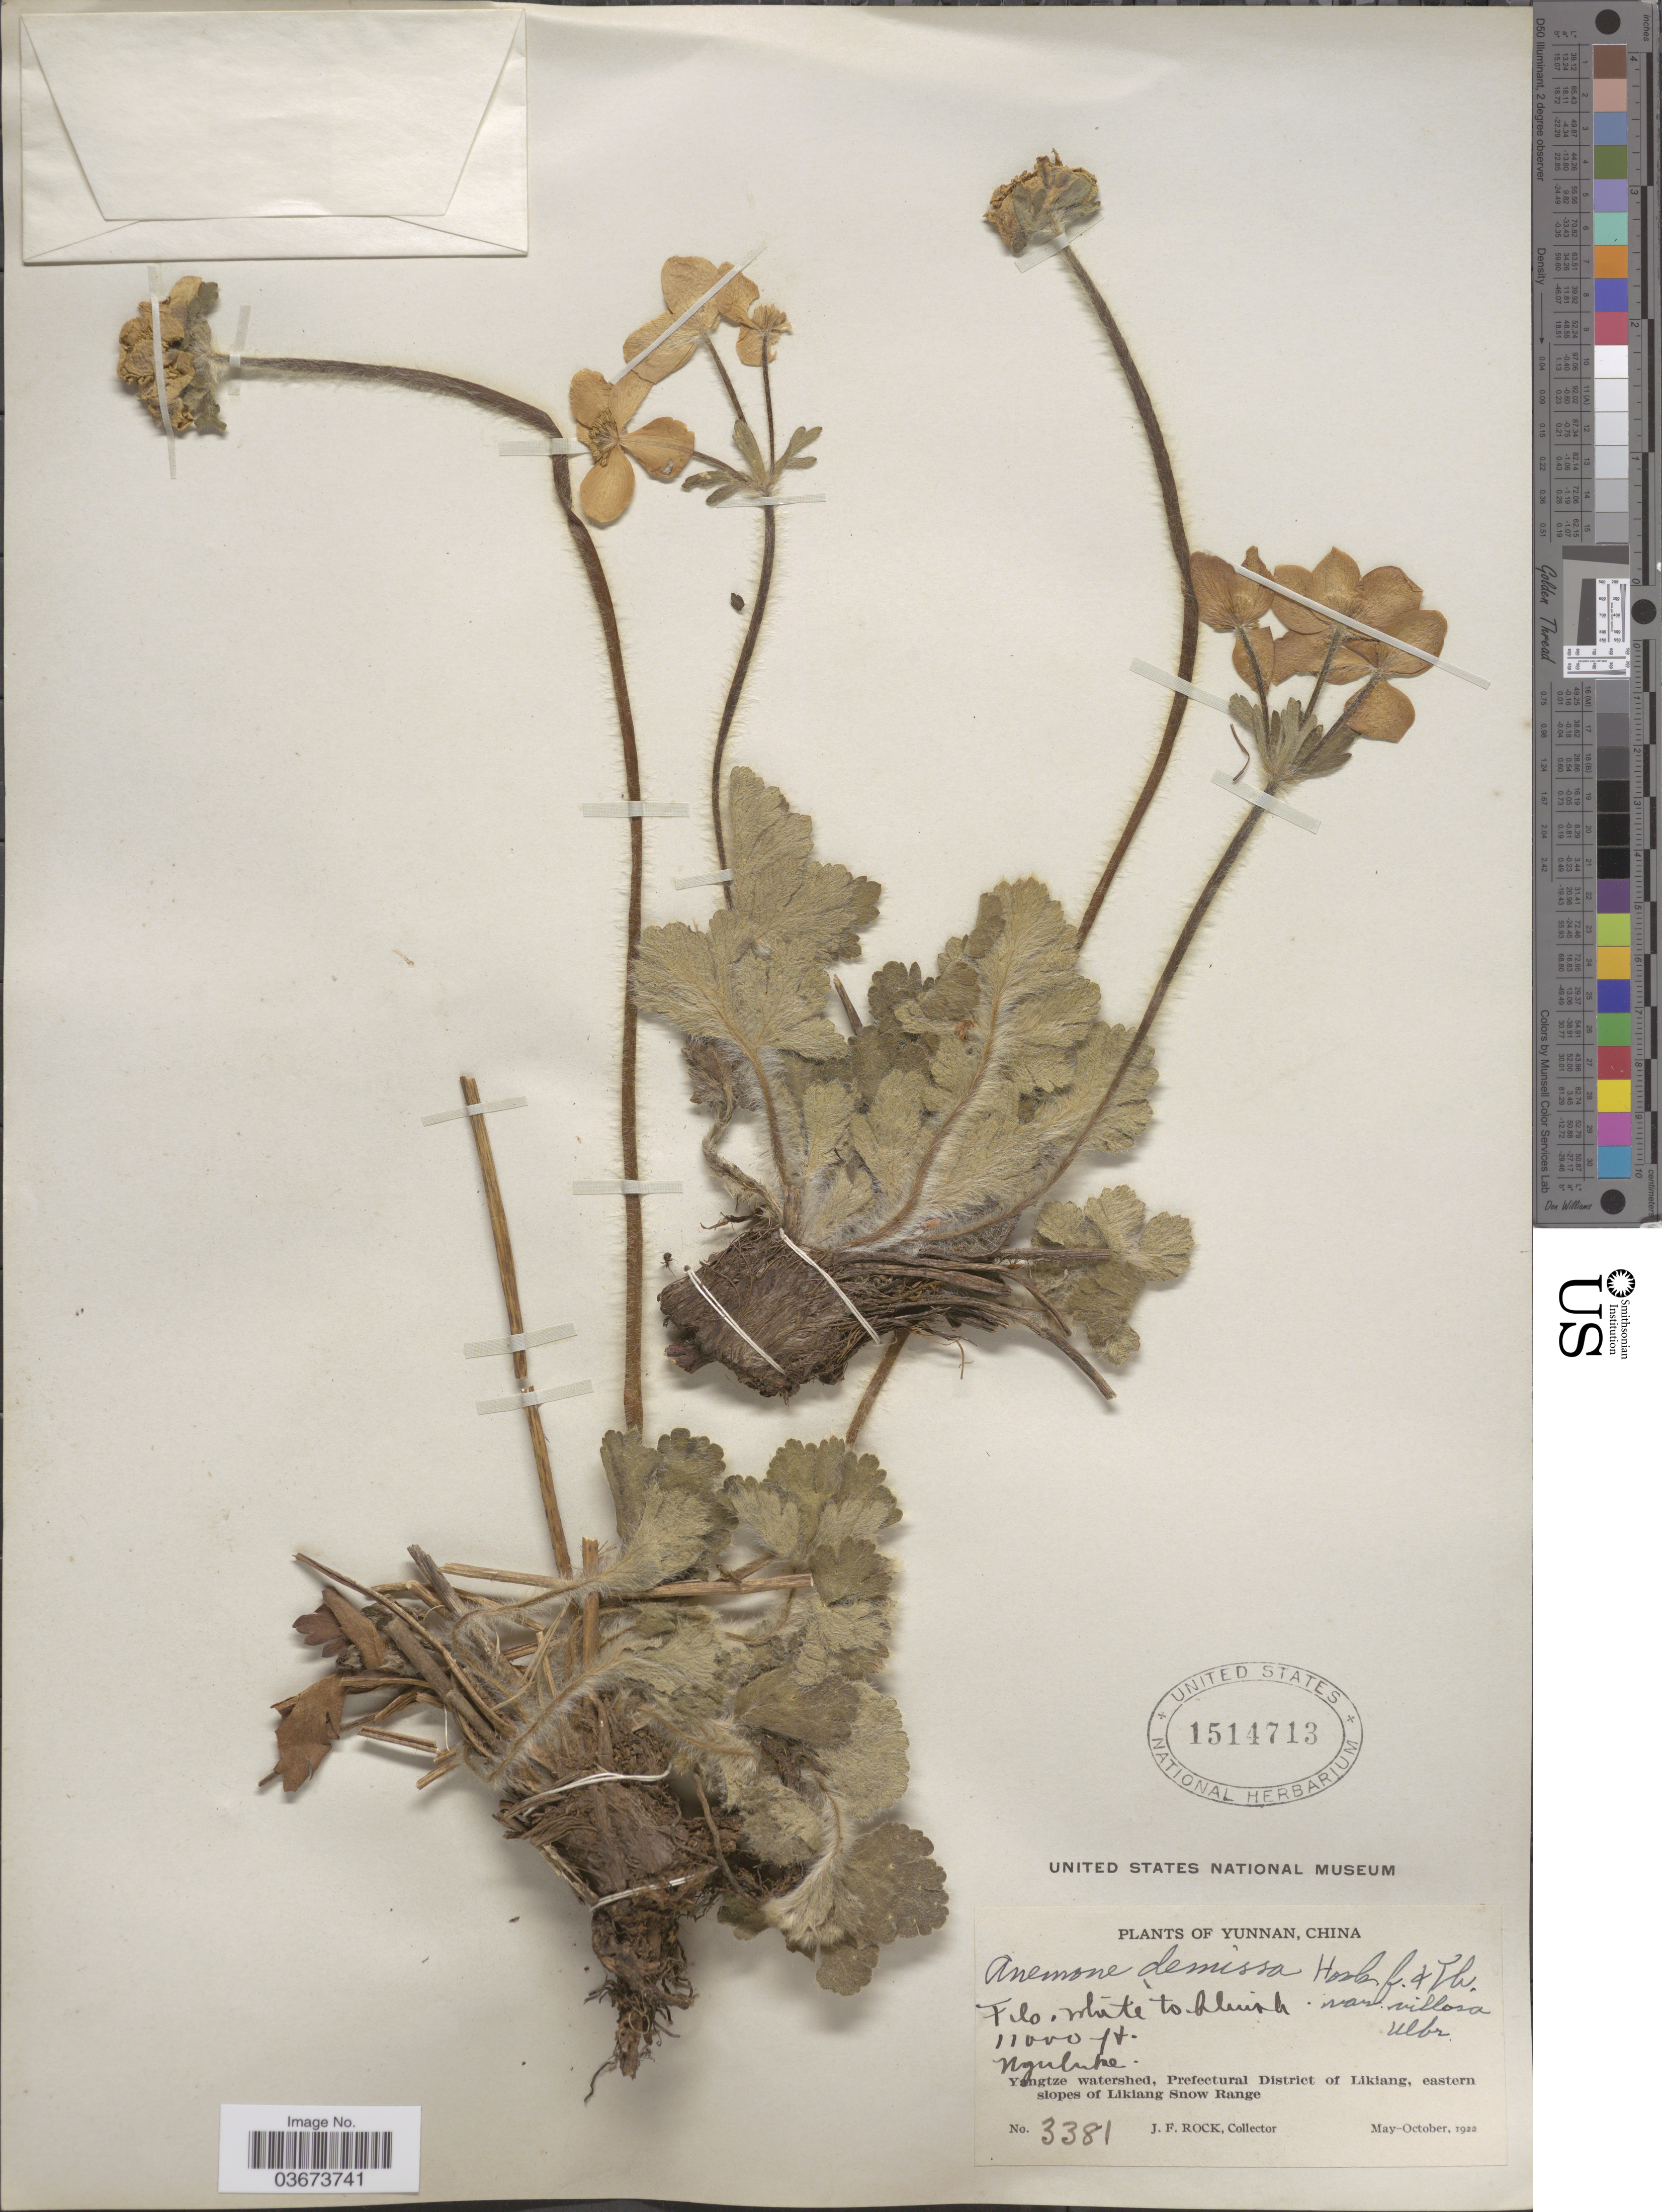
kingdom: Plantae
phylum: Tracheophyta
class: Magnoliopsida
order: Ranunculales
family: Ranunculaceae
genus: Anemone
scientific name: Anemone demissa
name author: (Thomson) Hook.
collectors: J. Rock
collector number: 3381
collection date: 1922-05/1922-10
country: China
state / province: Yunnan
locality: Nguluke. Yangtze watershed, Prefectural District of Likiang, eastern slopes of Likiang Snow Range.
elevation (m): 3353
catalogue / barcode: US 1514713